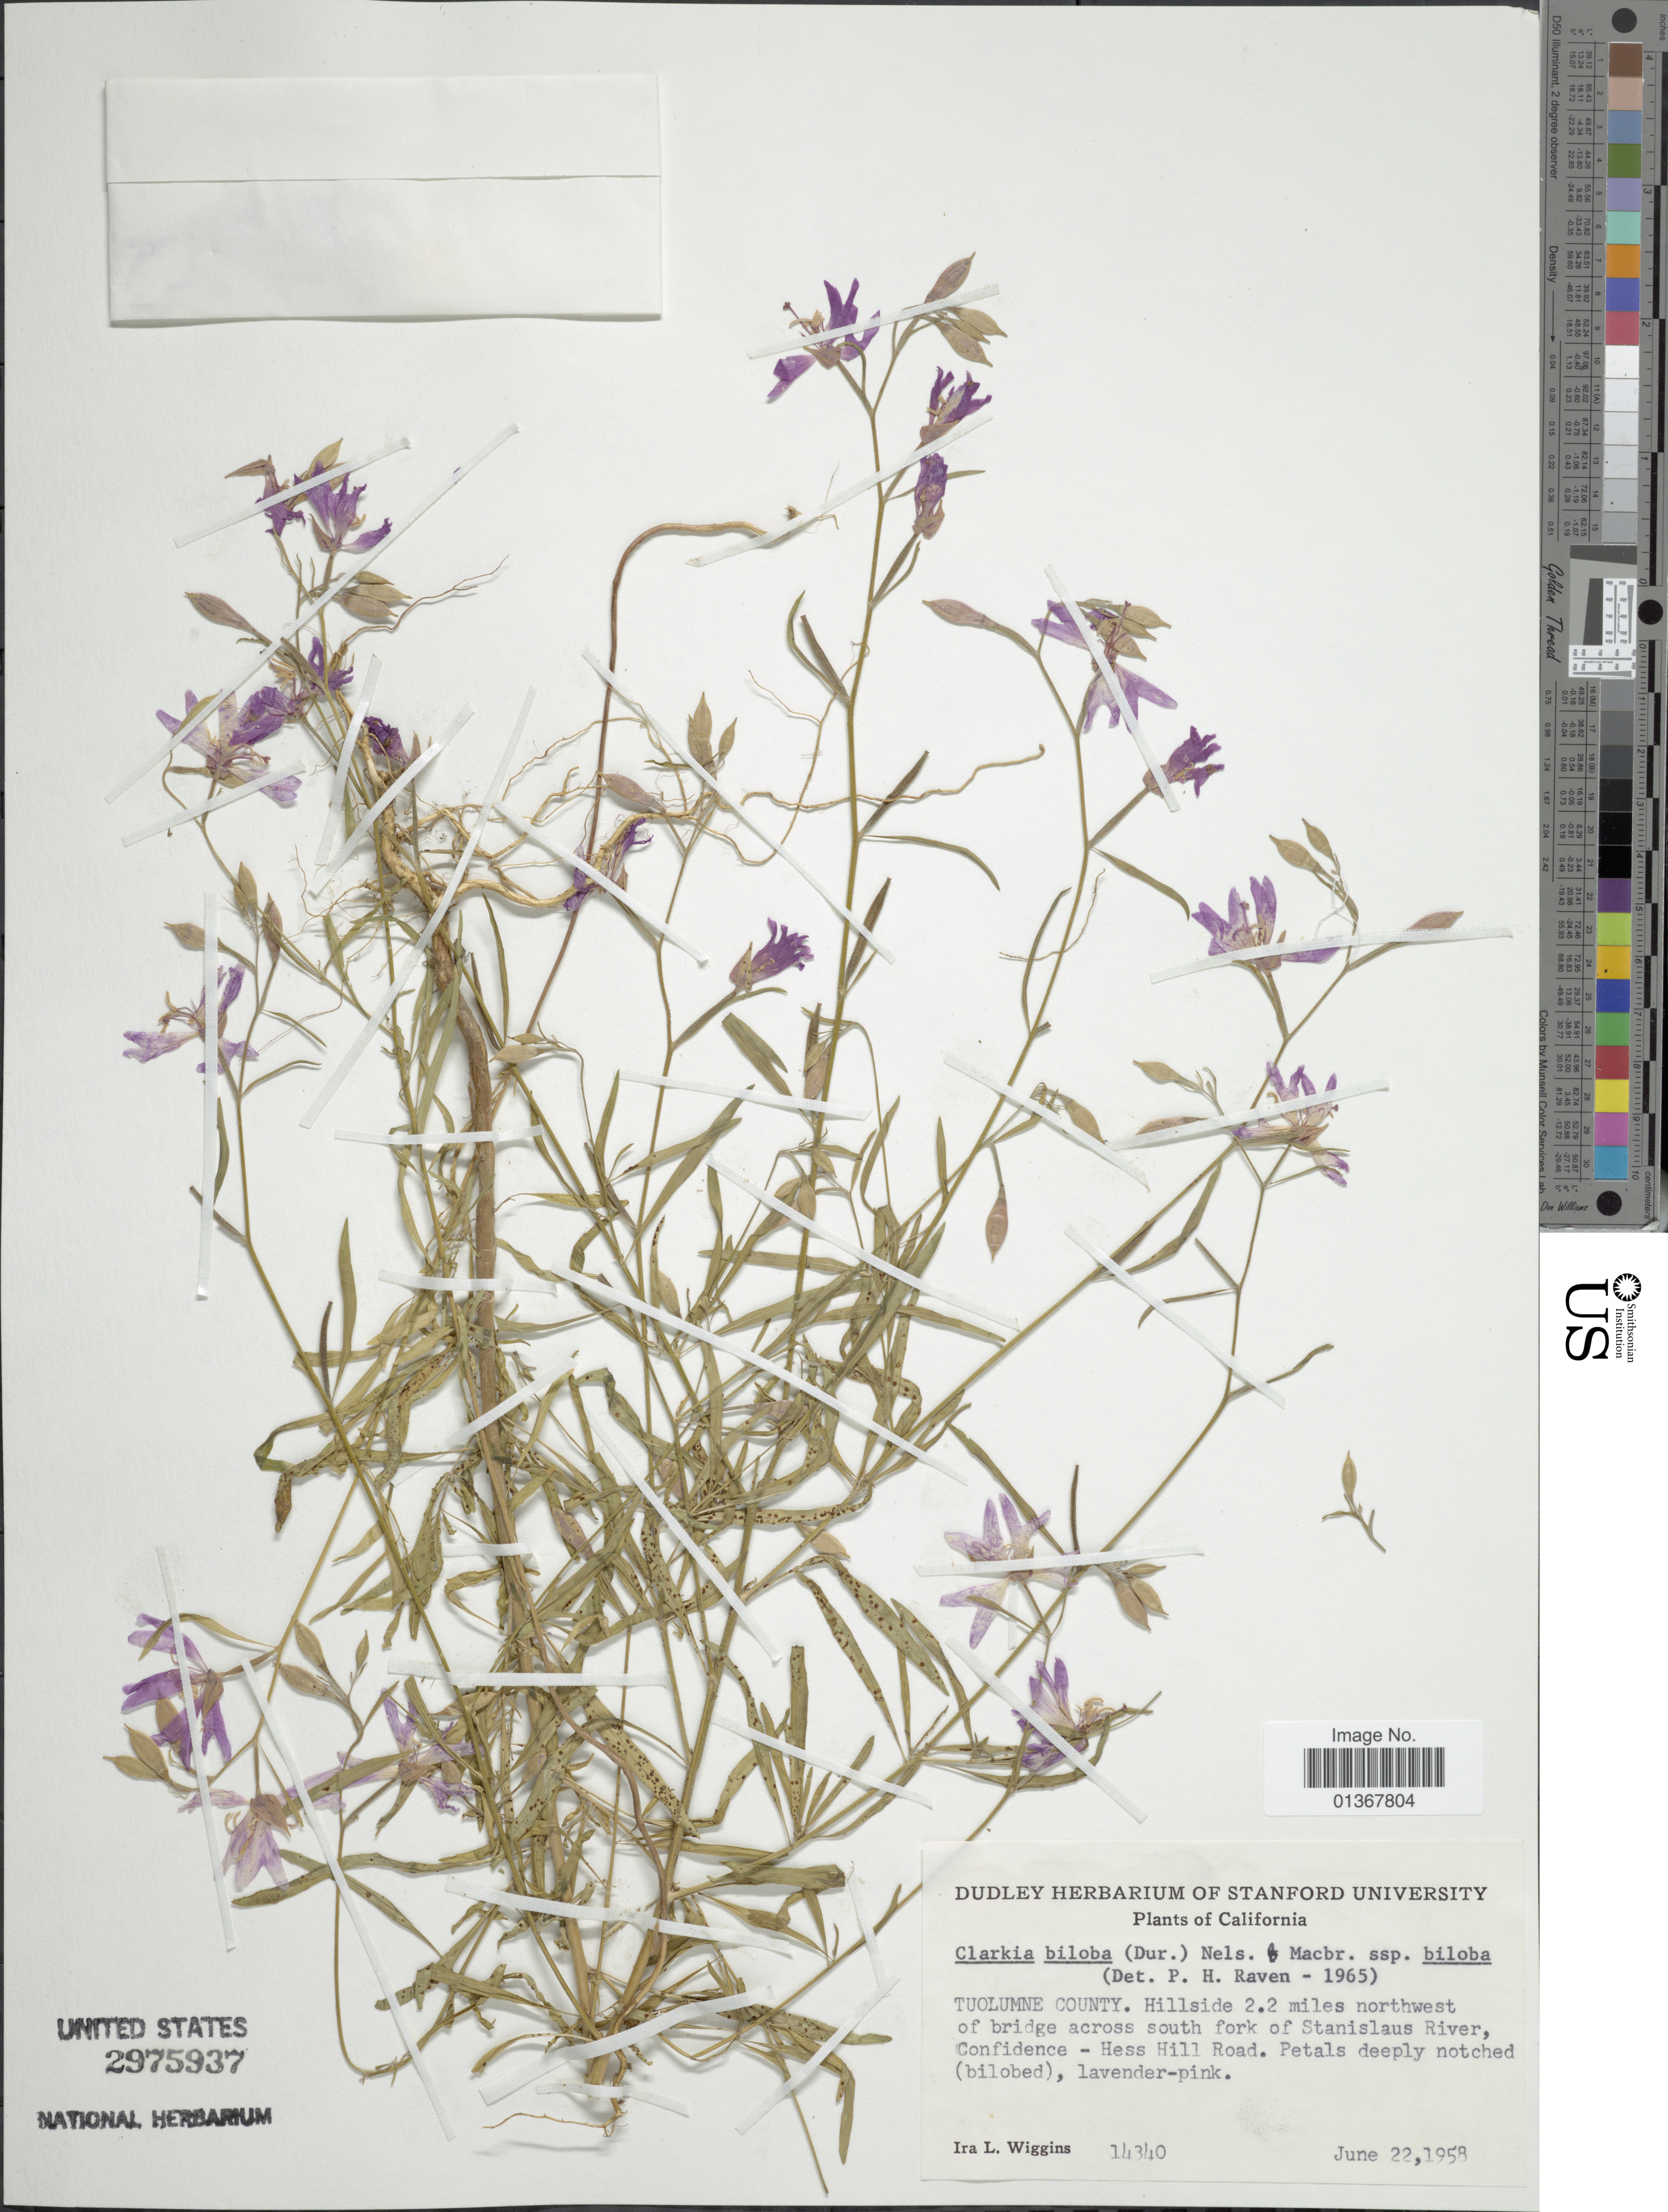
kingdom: Plantae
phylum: Tracheophyta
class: Magnoliopsida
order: Myrtales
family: Onagraceae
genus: Clarkia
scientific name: Clarkia biloba subsp. biloba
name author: (Durand) A. Nelson & J.F. Macbr.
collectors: I. L. Wiggins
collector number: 14340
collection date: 1958-06-22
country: United States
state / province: California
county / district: Tuolumne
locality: Tuolumne County. Hillside 2.2 miles northwest of bridge across south fork of Stanislaus River, Confidence - Hess Hill Road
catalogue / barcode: US 2975937